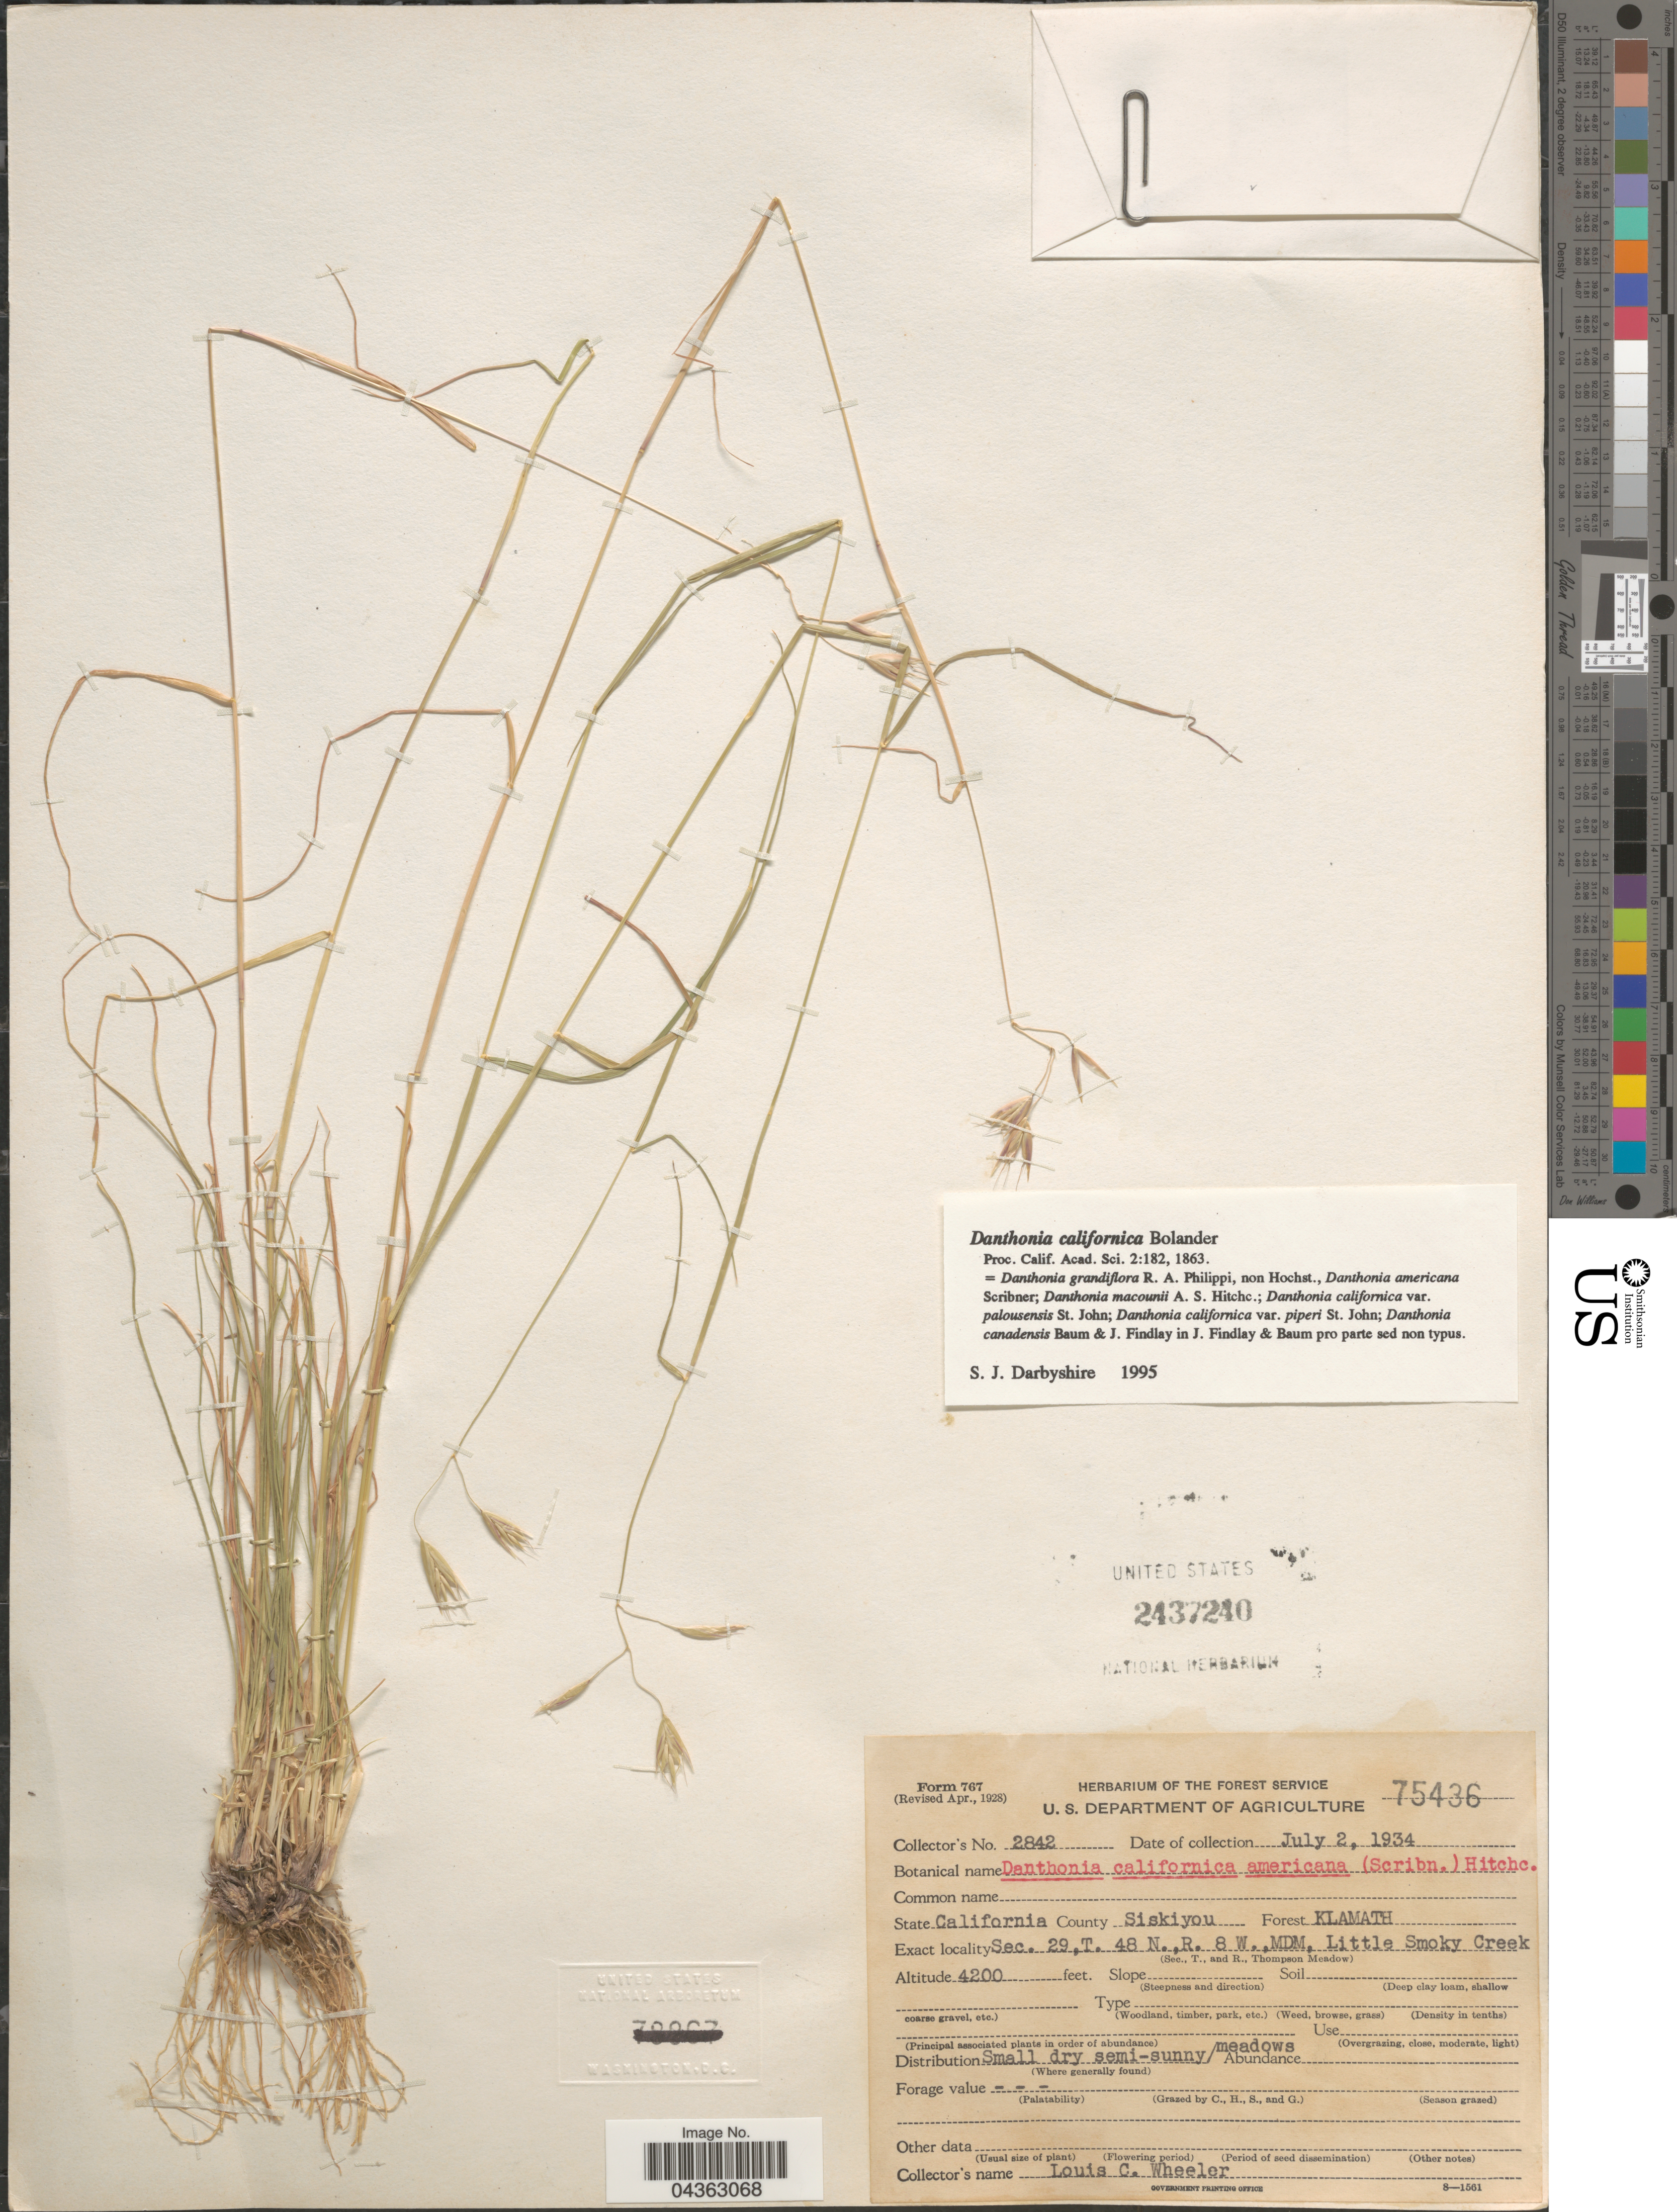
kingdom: Plantae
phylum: Tracheophyta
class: Liliopsida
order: Poales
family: Poaceae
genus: Danthonia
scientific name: Danthonia californica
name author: Bol.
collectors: L. C. Wheeler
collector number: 2842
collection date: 1934-07-02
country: United States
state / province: California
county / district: Siskiyou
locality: County Siskiyou. Forest Klamath. Sec. 29, T. 48 N., R. 8 W., MIM, Little Smoky Creek.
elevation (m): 1280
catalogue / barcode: US 2437240